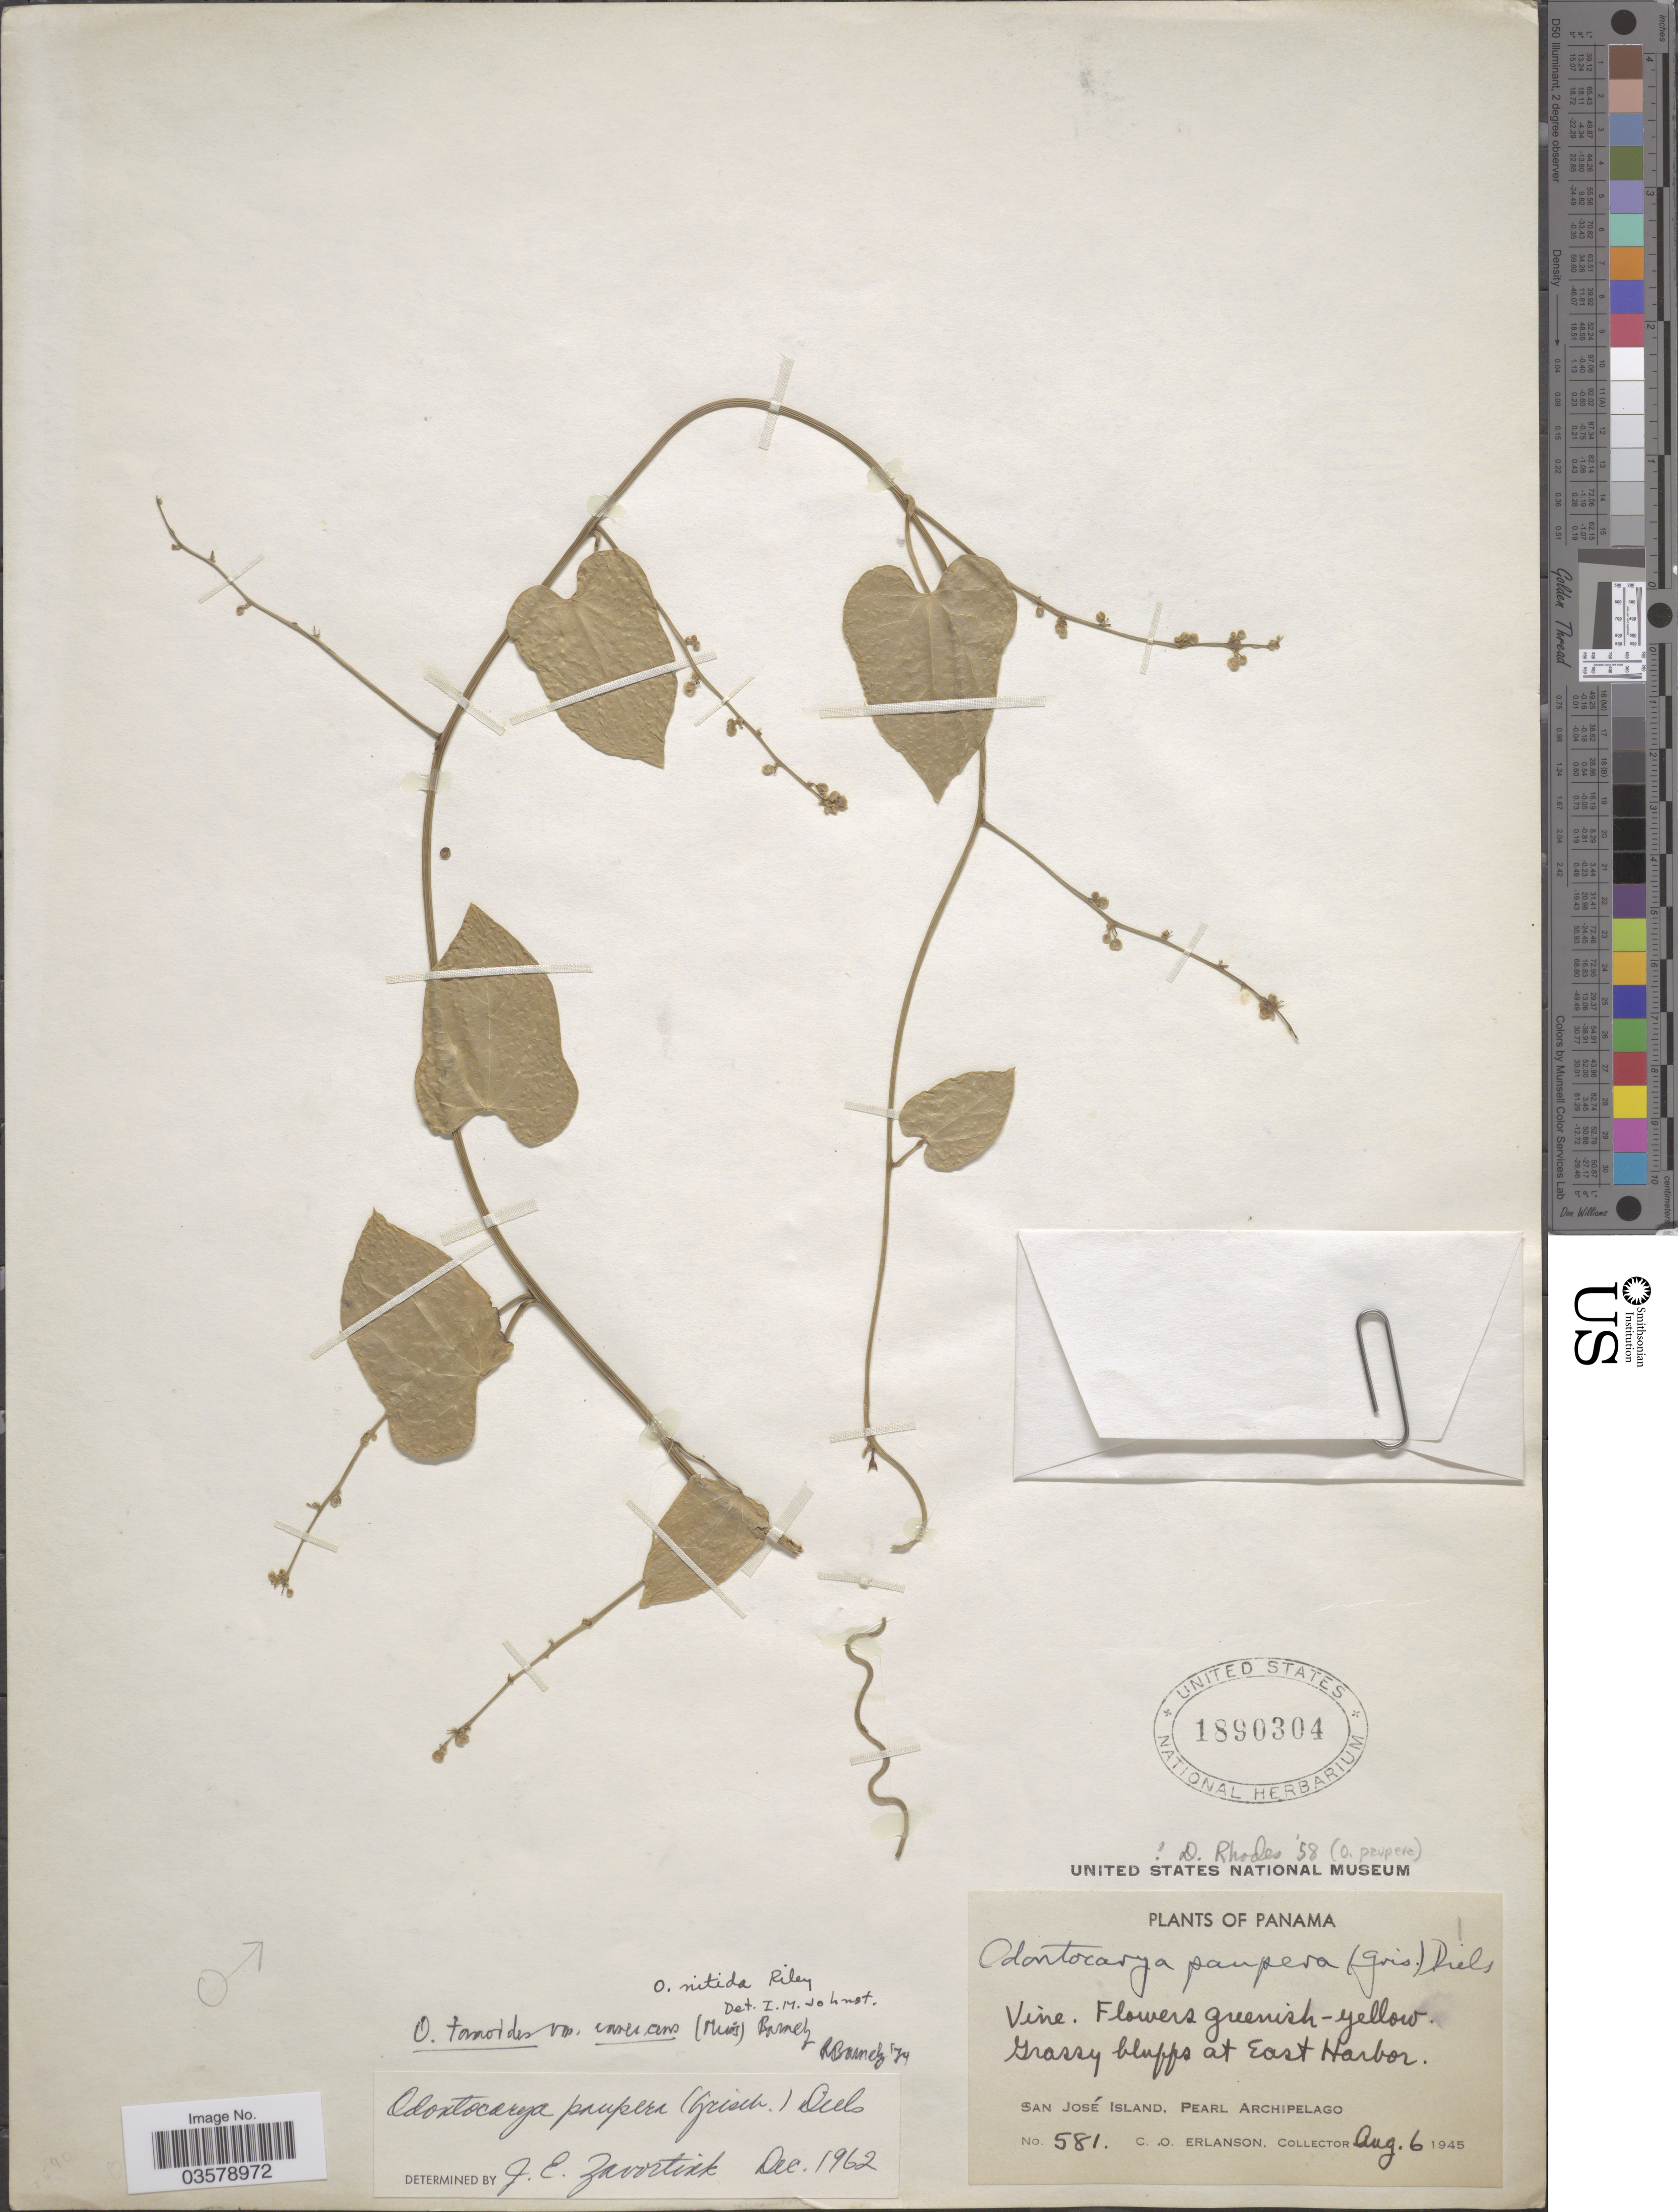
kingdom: Plantae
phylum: Tracheophyta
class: Magnoliopsida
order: Ranunculales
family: Menispermaceae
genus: Odontocarya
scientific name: Odontocarya tamoides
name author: (DC.) Miers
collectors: C. O. Erlanson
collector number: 581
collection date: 1945-08-06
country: Panama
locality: Grassy bluffs at East Harbor. San José Island, Pearl Archipelago.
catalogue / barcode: US 1890304